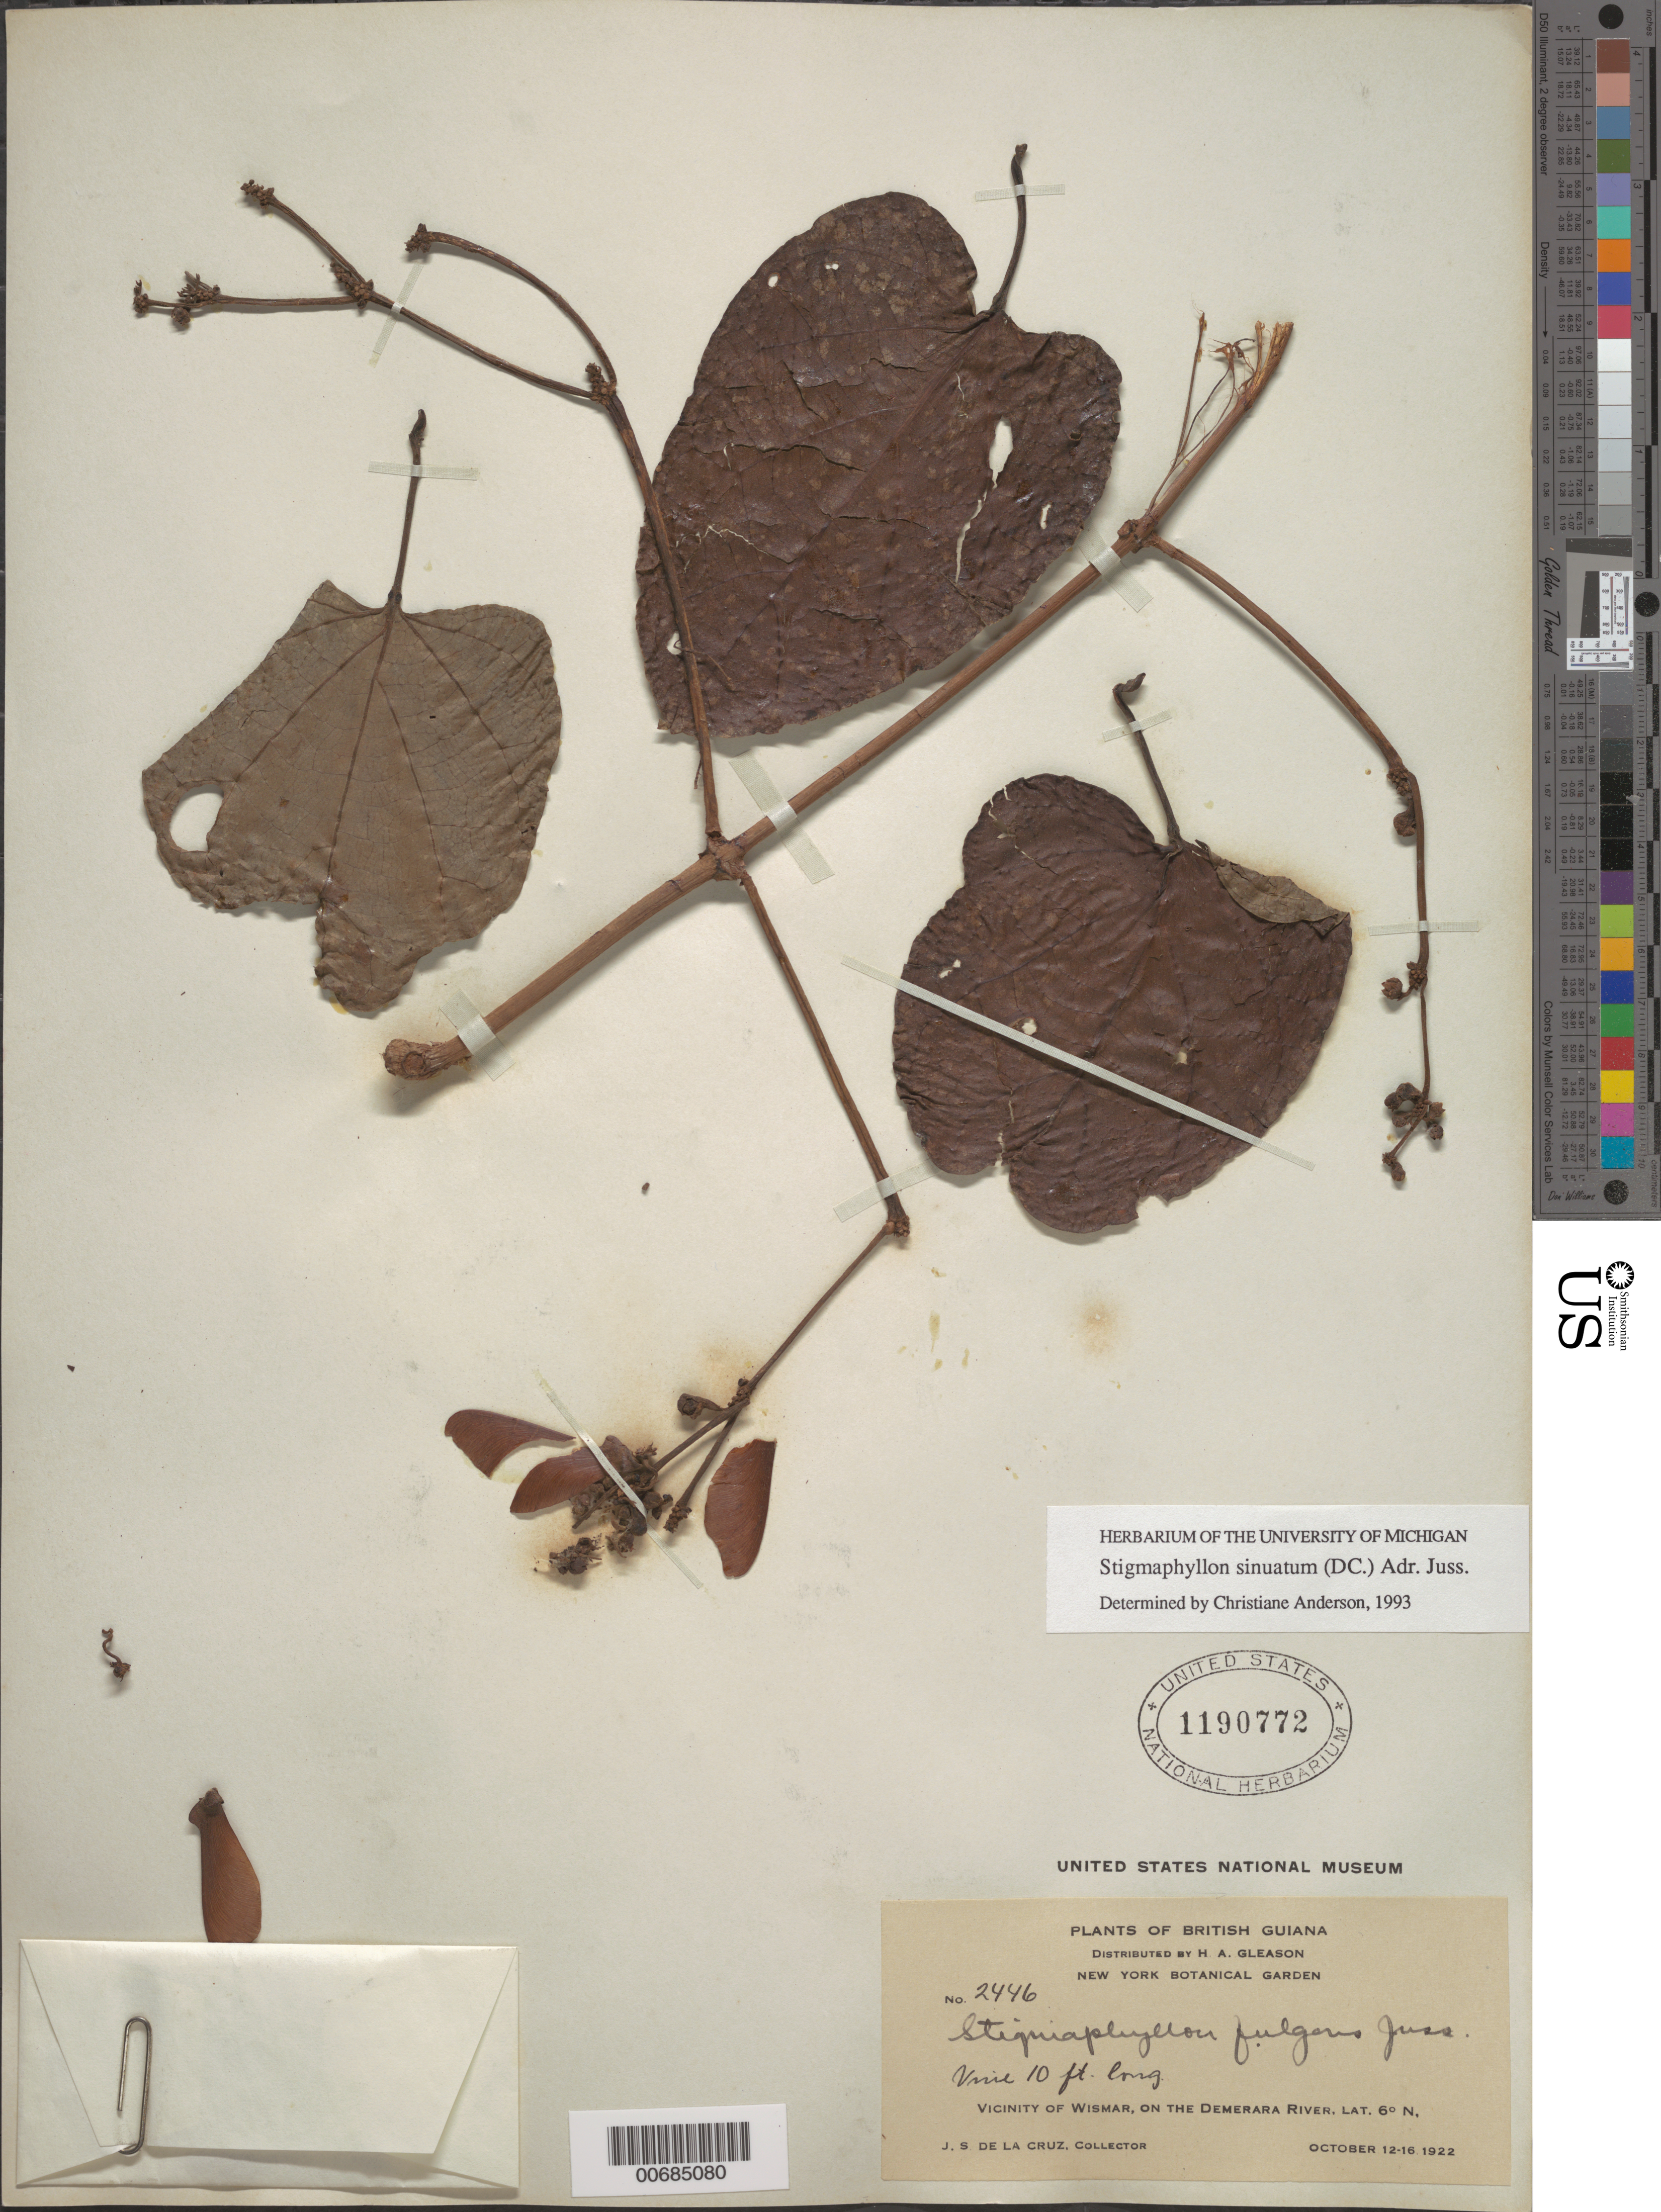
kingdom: Plantae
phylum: Tracheophyta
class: Magnoliopsida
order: Malpighiales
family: Malpighiaceae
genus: Stigmaphyllon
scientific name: Stigmaphyllon sinuatum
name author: (DC.) A. Juss.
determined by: Anderson, C.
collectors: J. S. de la Cruz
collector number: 2446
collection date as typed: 12-Oct-22 to 16-Oct-22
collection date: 1922-10-12/1922-10-16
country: Guyana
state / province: U. Demerara-Berbice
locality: Wismar vic., on the Demerara River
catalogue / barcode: US 1190772